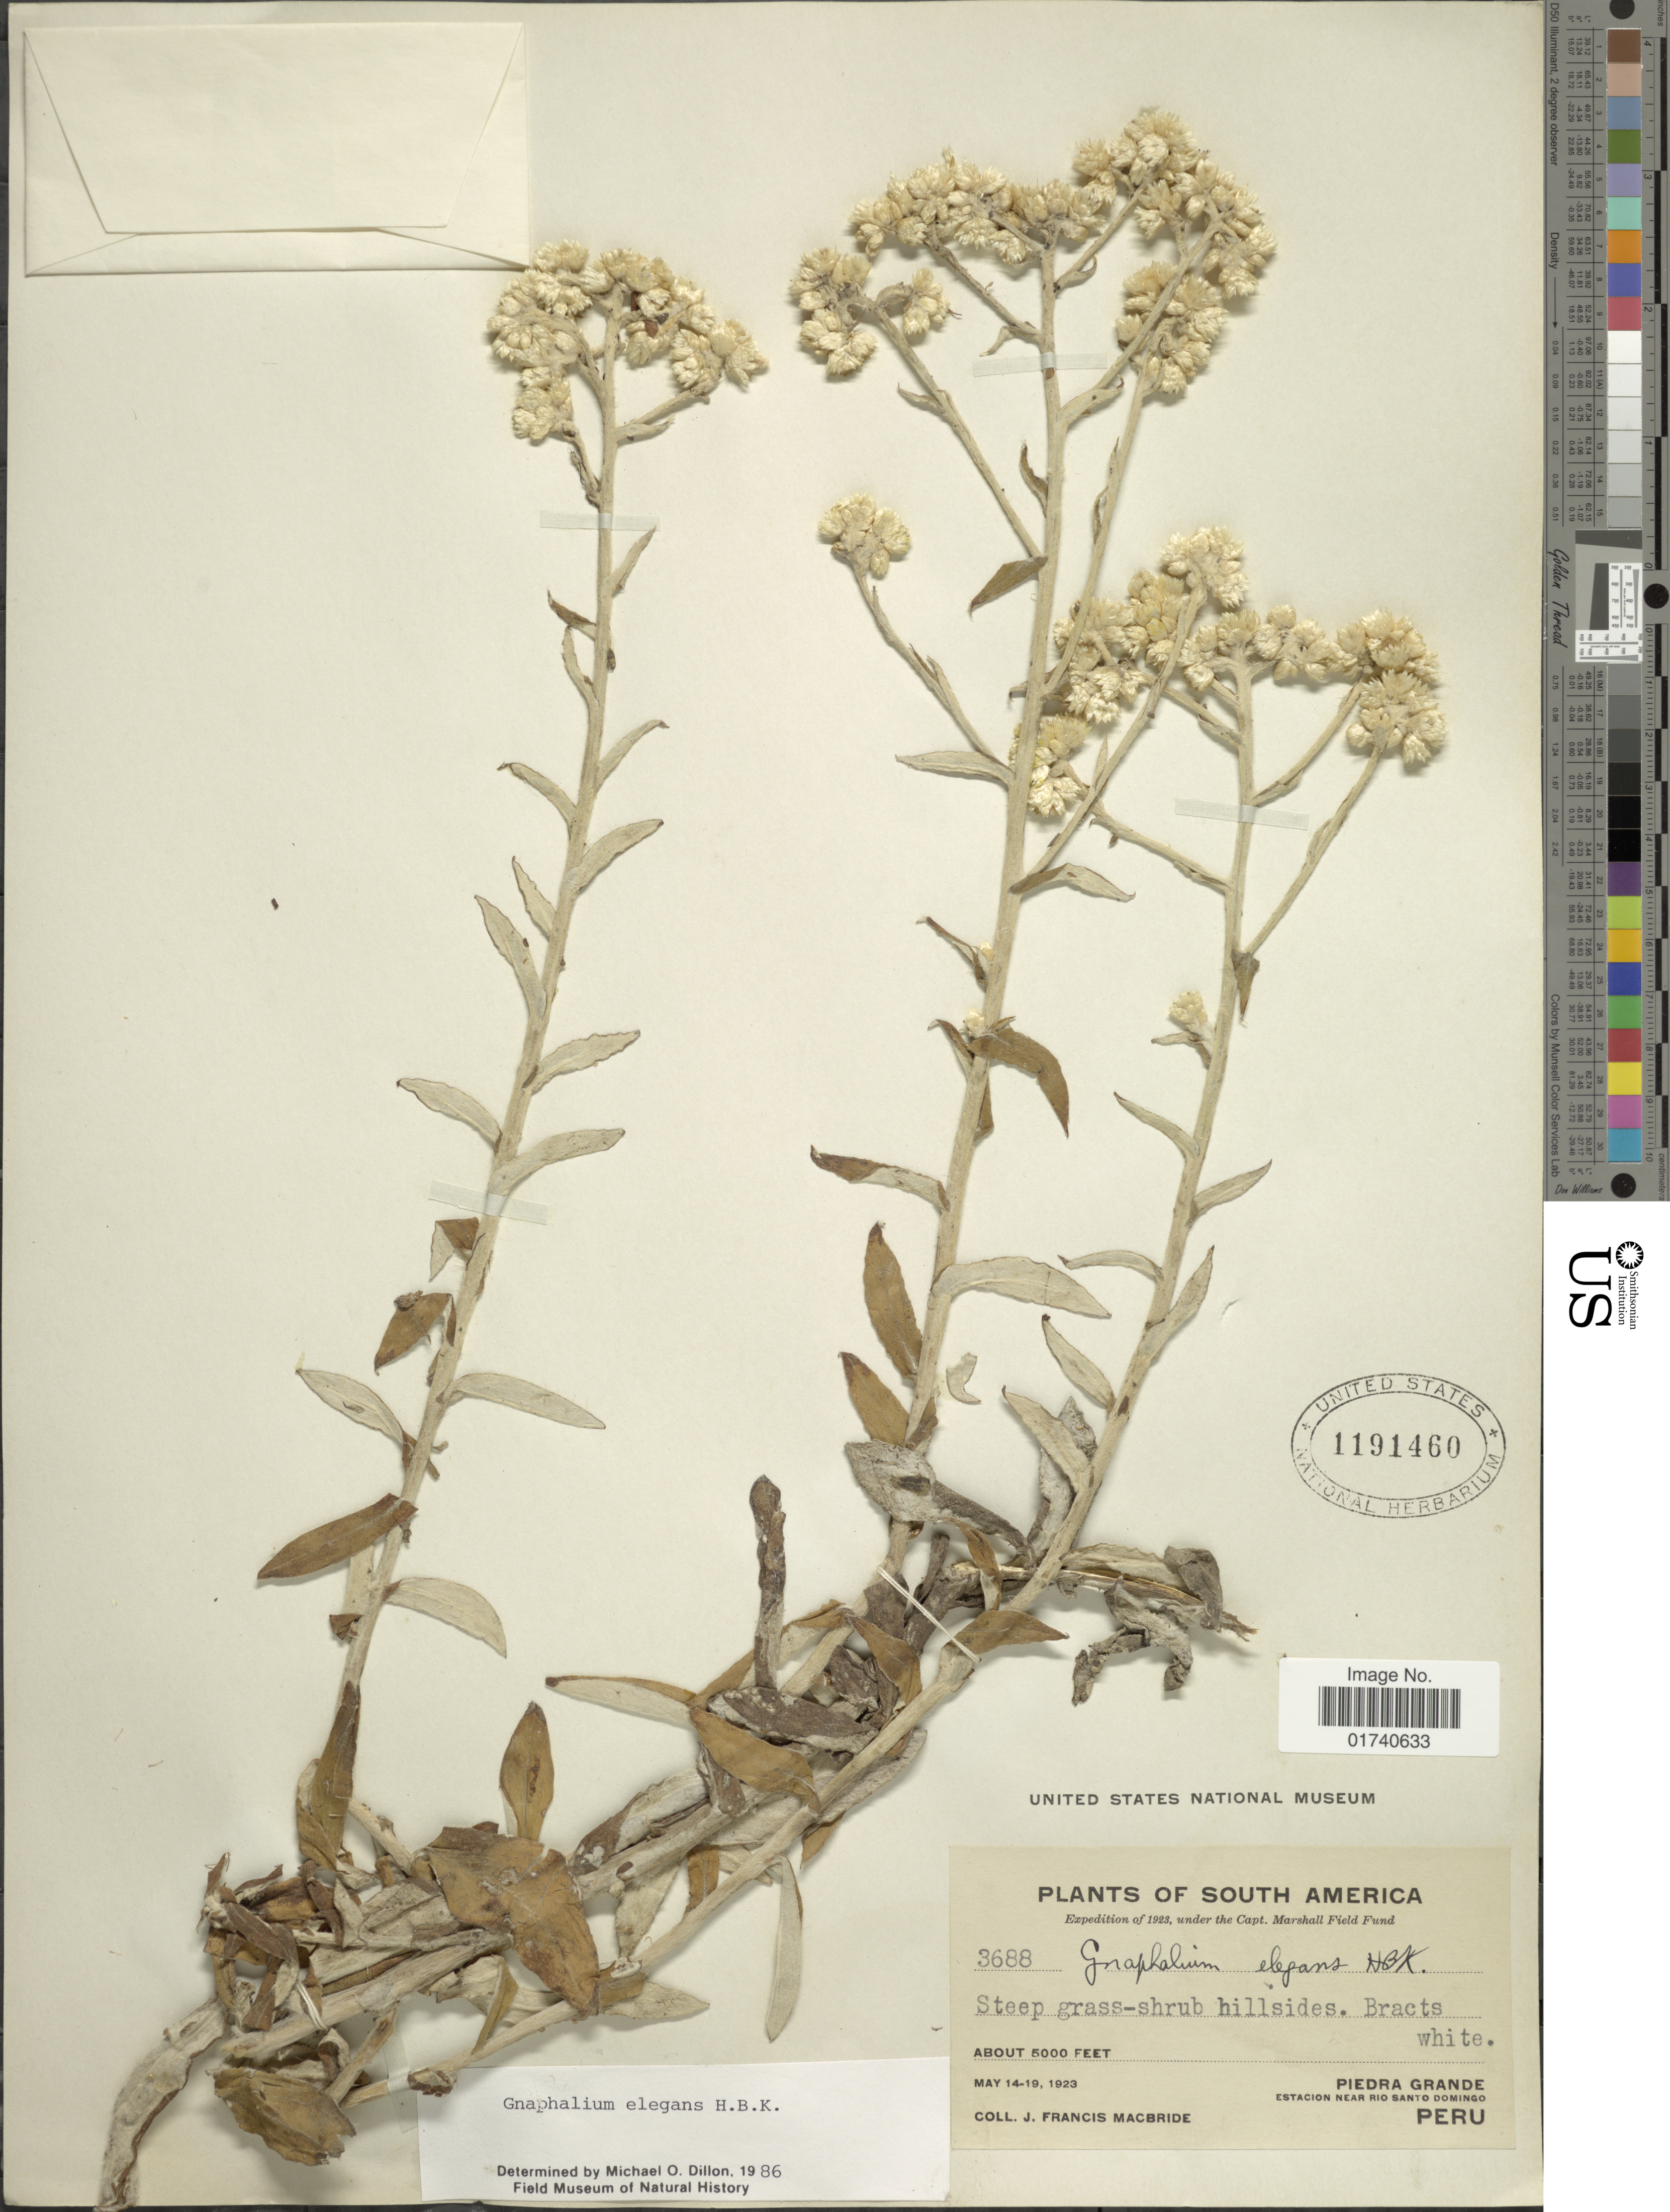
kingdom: Plantae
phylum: Tracheophyta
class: Magnoliopsida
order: Asterales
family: Asteraceae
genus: Pseudognaphalium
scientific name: Pseudognaphalium elegans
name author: (Kunth) Kartesz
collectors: J. F. Macbride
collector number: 3688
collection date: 1923-05-14/1923-05-19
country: Peru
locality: Piedra Grande. Estacion near Rio Santo Domingo.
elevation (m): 1524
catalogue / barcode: US 1191460